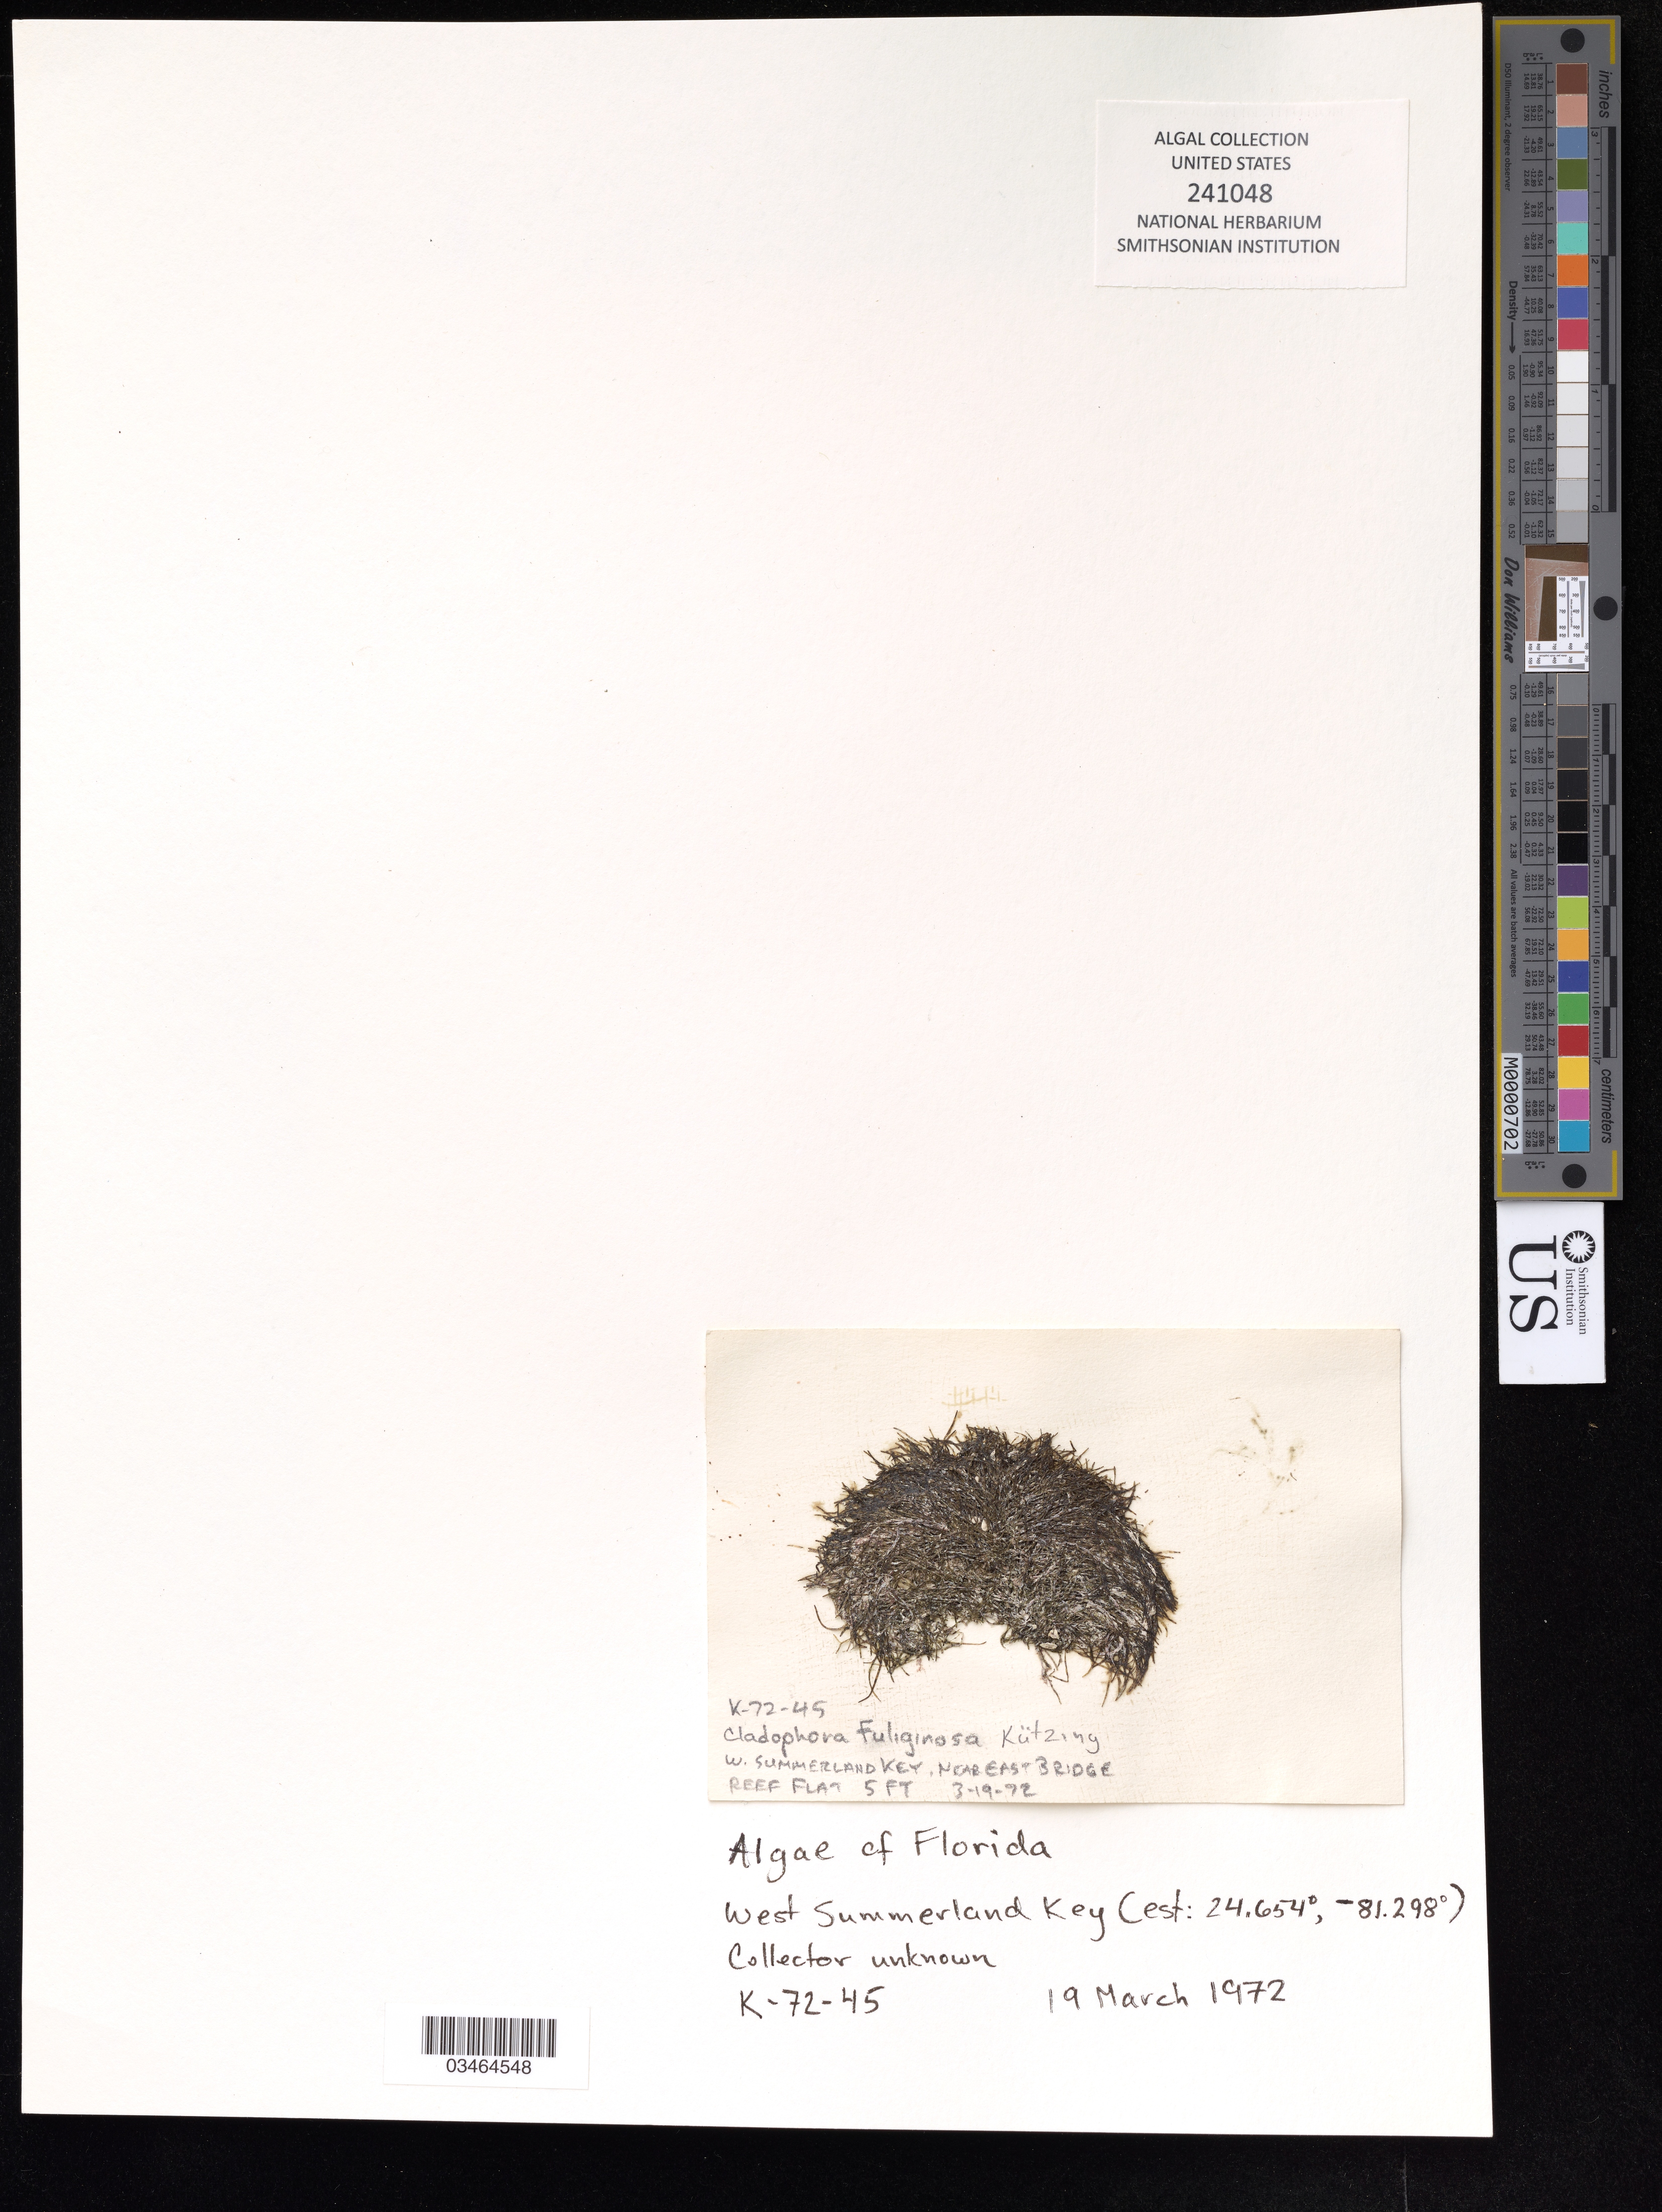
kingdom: Plantae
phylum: Chlorophyta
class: Ulvophyceae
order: Cladophorales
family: Cladophoraceae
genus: Cladophora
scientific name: Cladophora fuliginosa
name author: Kütz.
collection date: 1972-03-19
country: Puerto Rico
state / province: Florida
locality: West Summerland Key Cest, Near East Bridge.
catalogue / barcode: US 241048